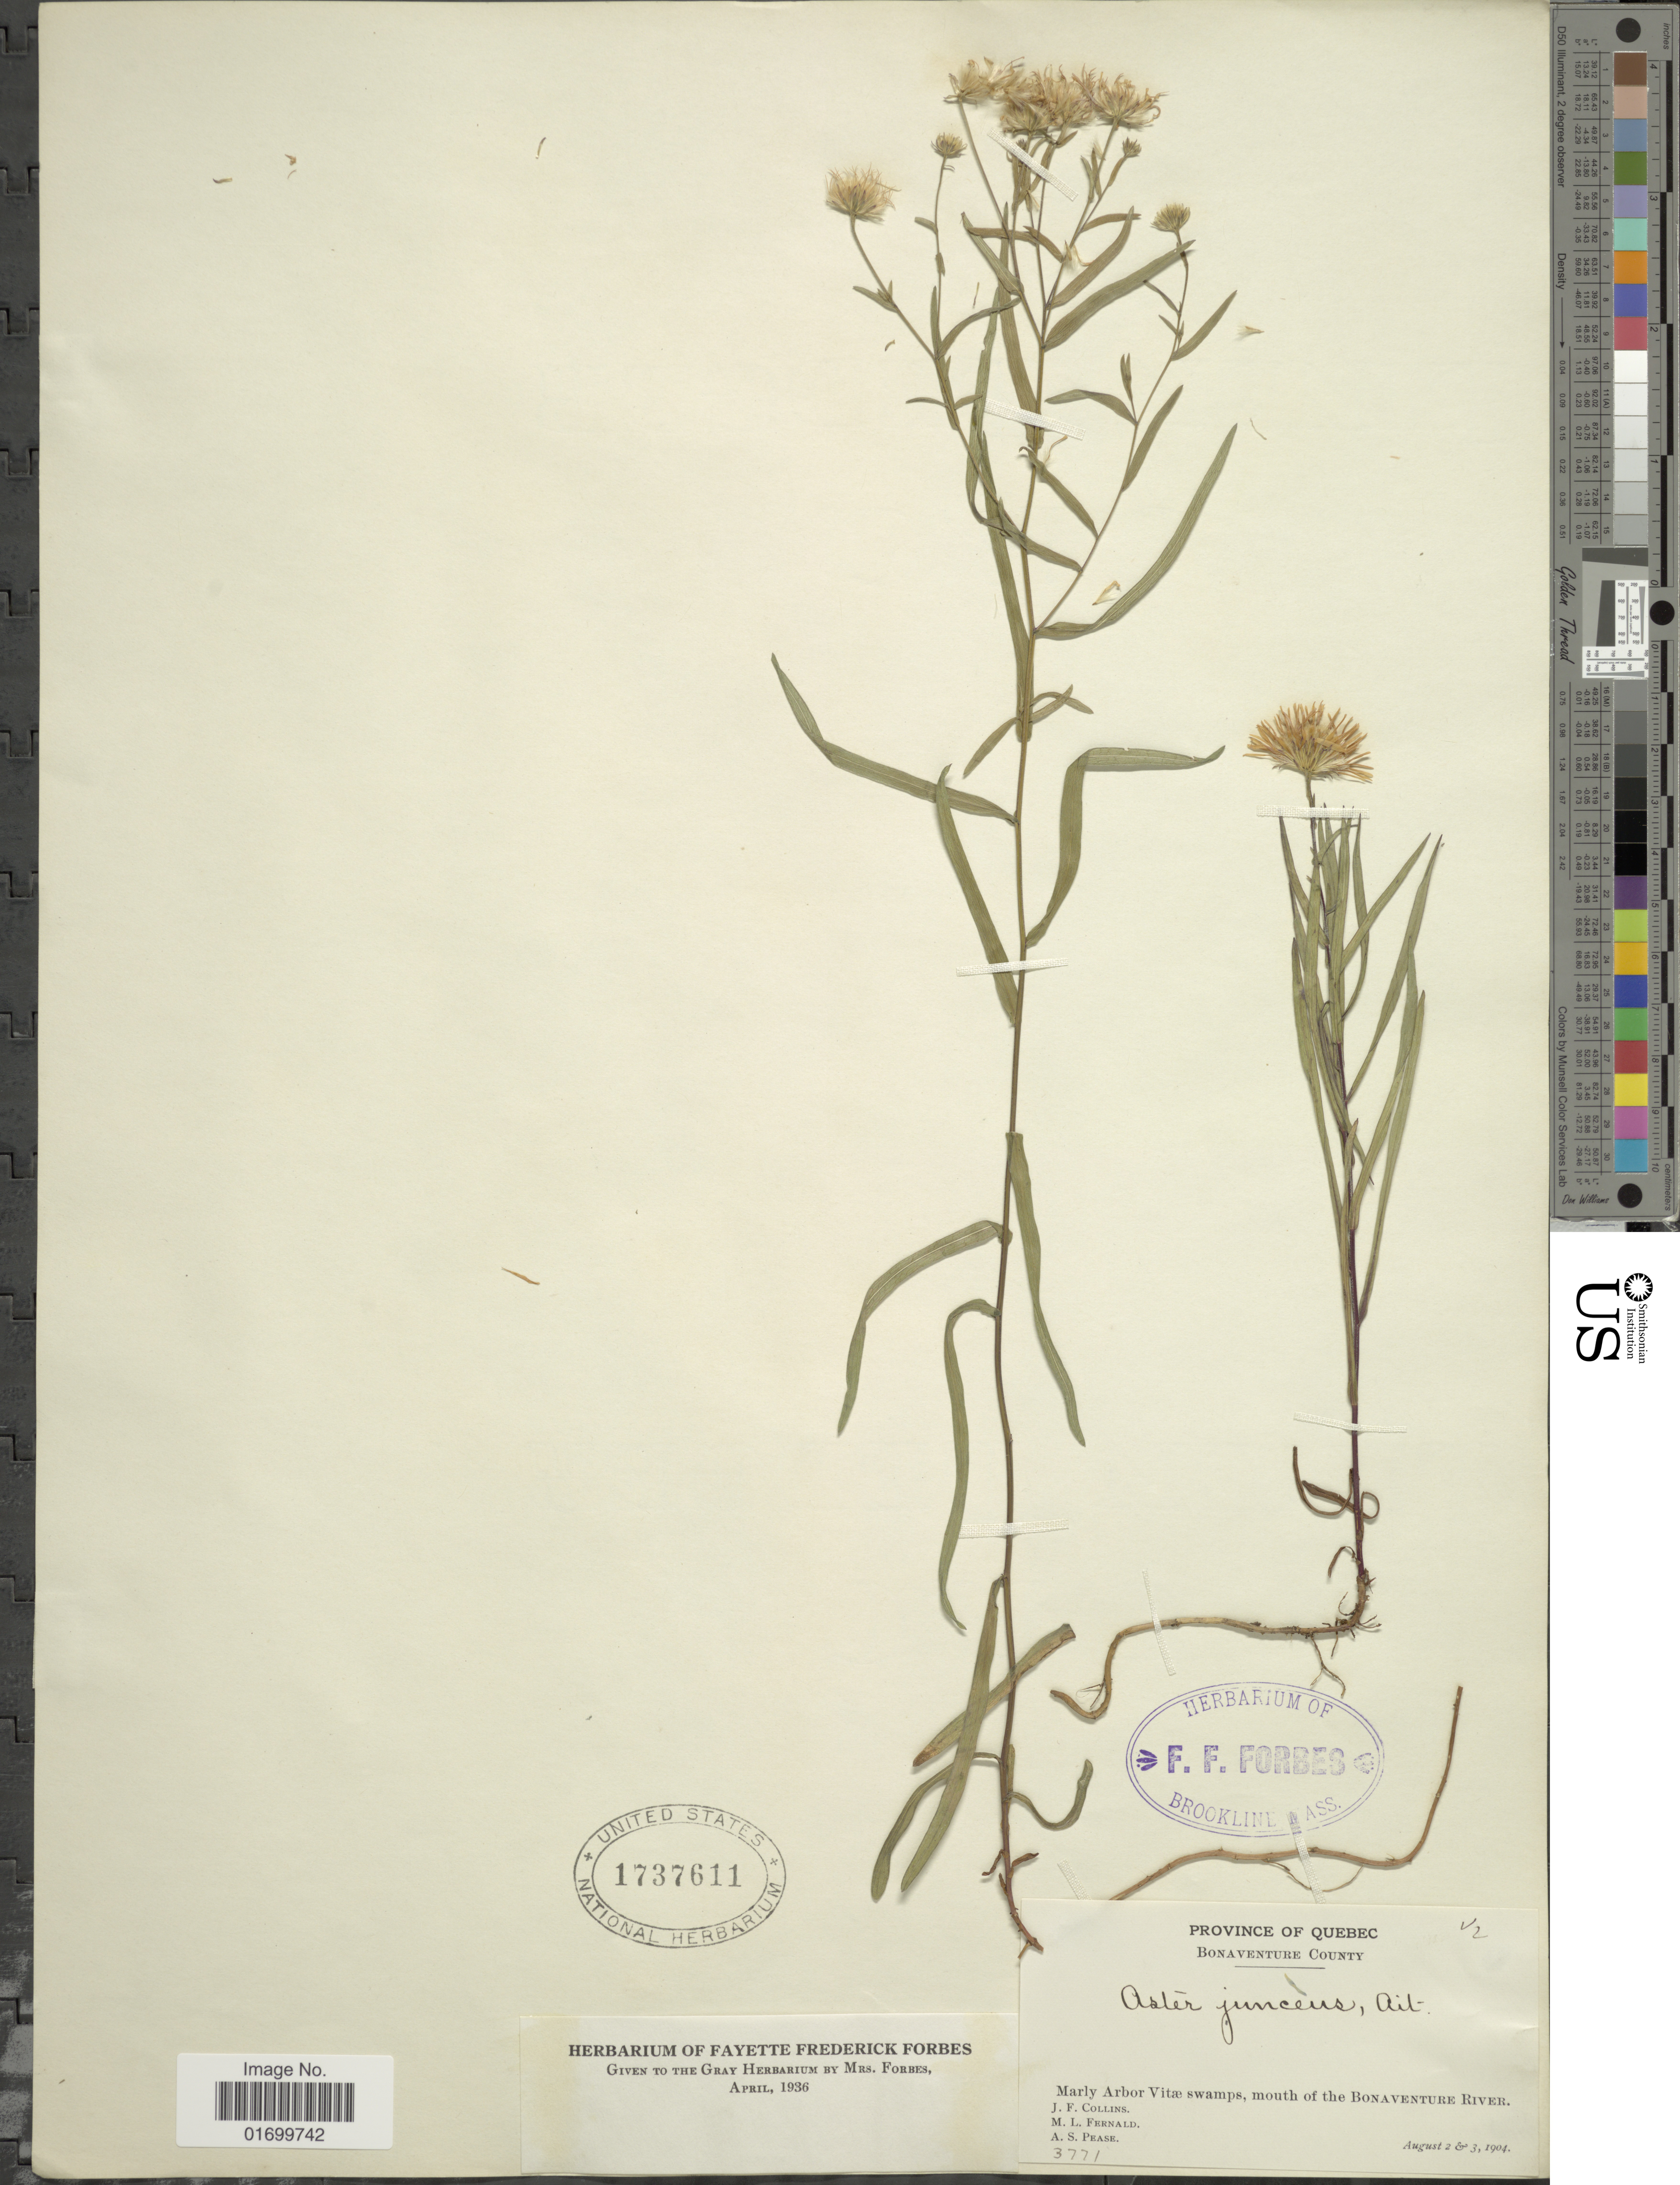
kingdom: Plantae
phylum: Tracheophyta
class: Magnoliopsida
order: Asterales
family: Asteraceae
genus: Symphyotrichum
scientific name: Symphyotrichum boreale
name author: (Torr. & A. Gray) Á. Löve & D. Löve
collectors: J. Collins, M. L. Fernald & A. S. Pease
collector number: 3771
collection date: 1904-08-02/1904-08-03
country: Canada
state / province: Quebec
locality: Bonaventure County. Marly arbor Vitae swamps, mouth of the Bonaventure River.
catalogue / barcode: US 1737611